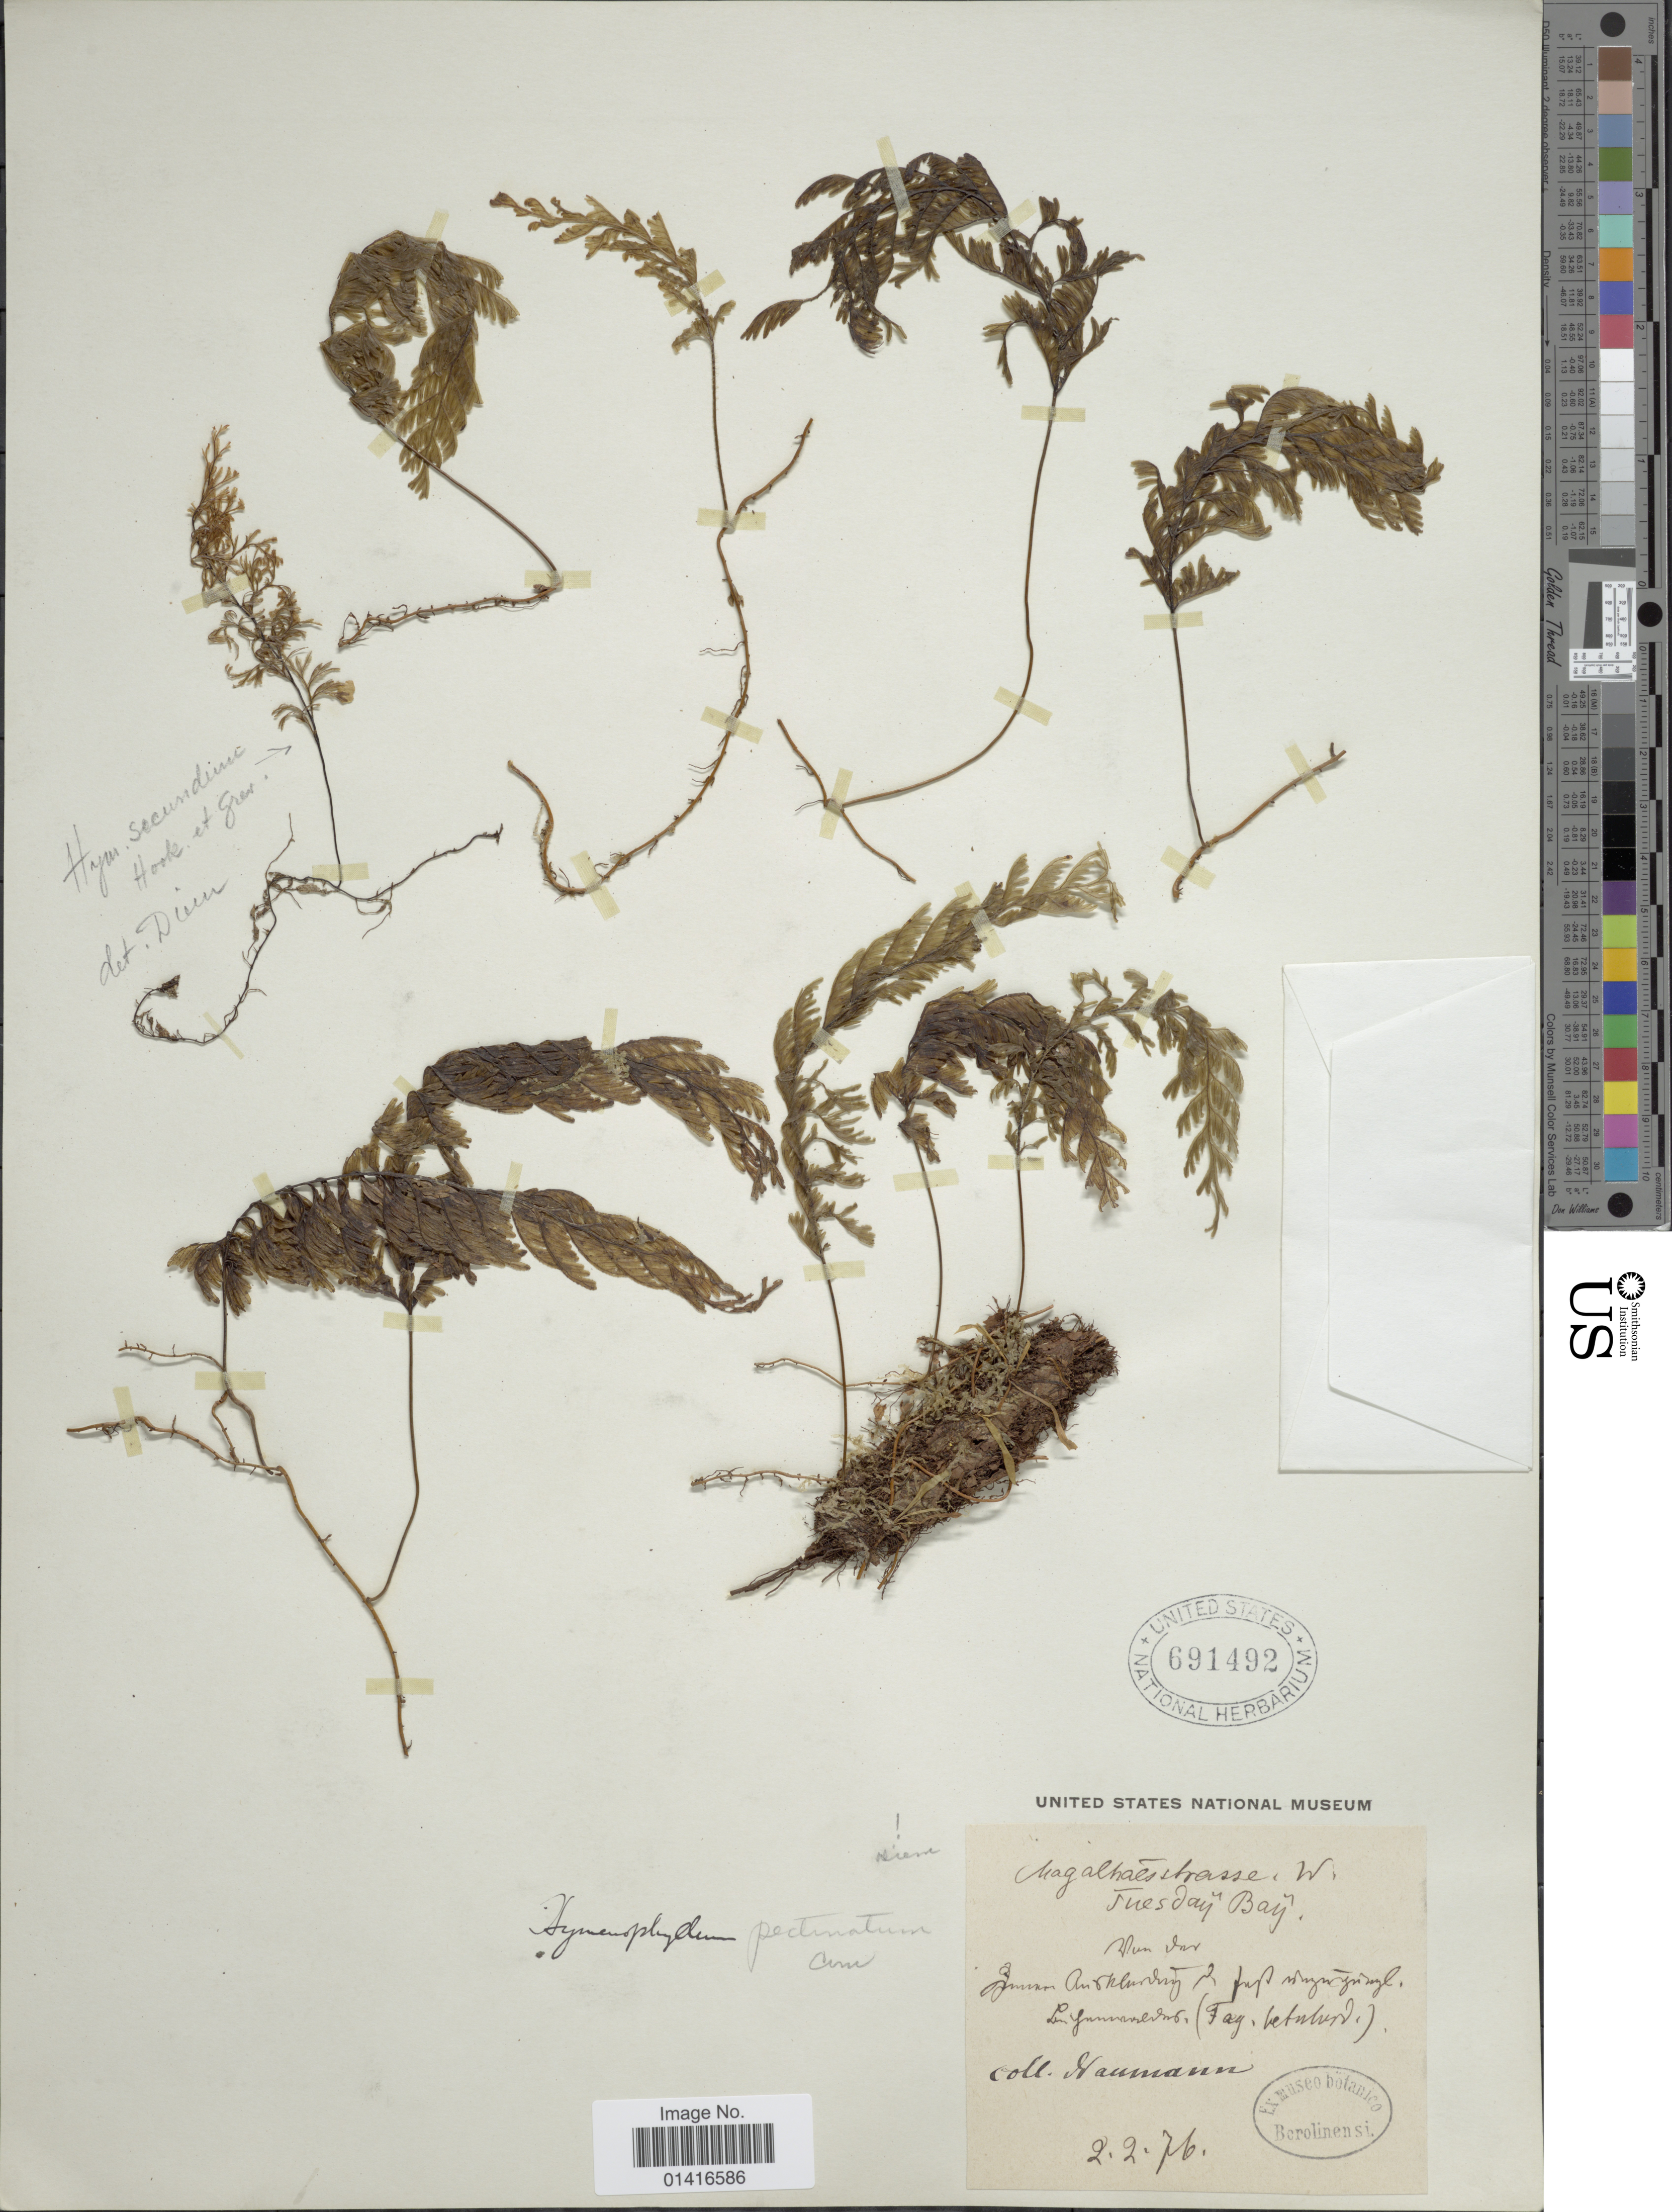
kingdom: Plantae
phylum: Tracheophyta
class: Polypodiopsida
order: Hymenophyllales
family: Hymenophyllaceae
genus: Hymenophyllum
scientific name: Hymenophyllum pectinatum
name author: Cav.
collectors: -. Naumann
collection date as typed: Transcribed d/m/y: 2/2/76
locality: Magallhaesstrasse. W. Tuesday Bay [interpreted]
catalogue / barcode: US 691492